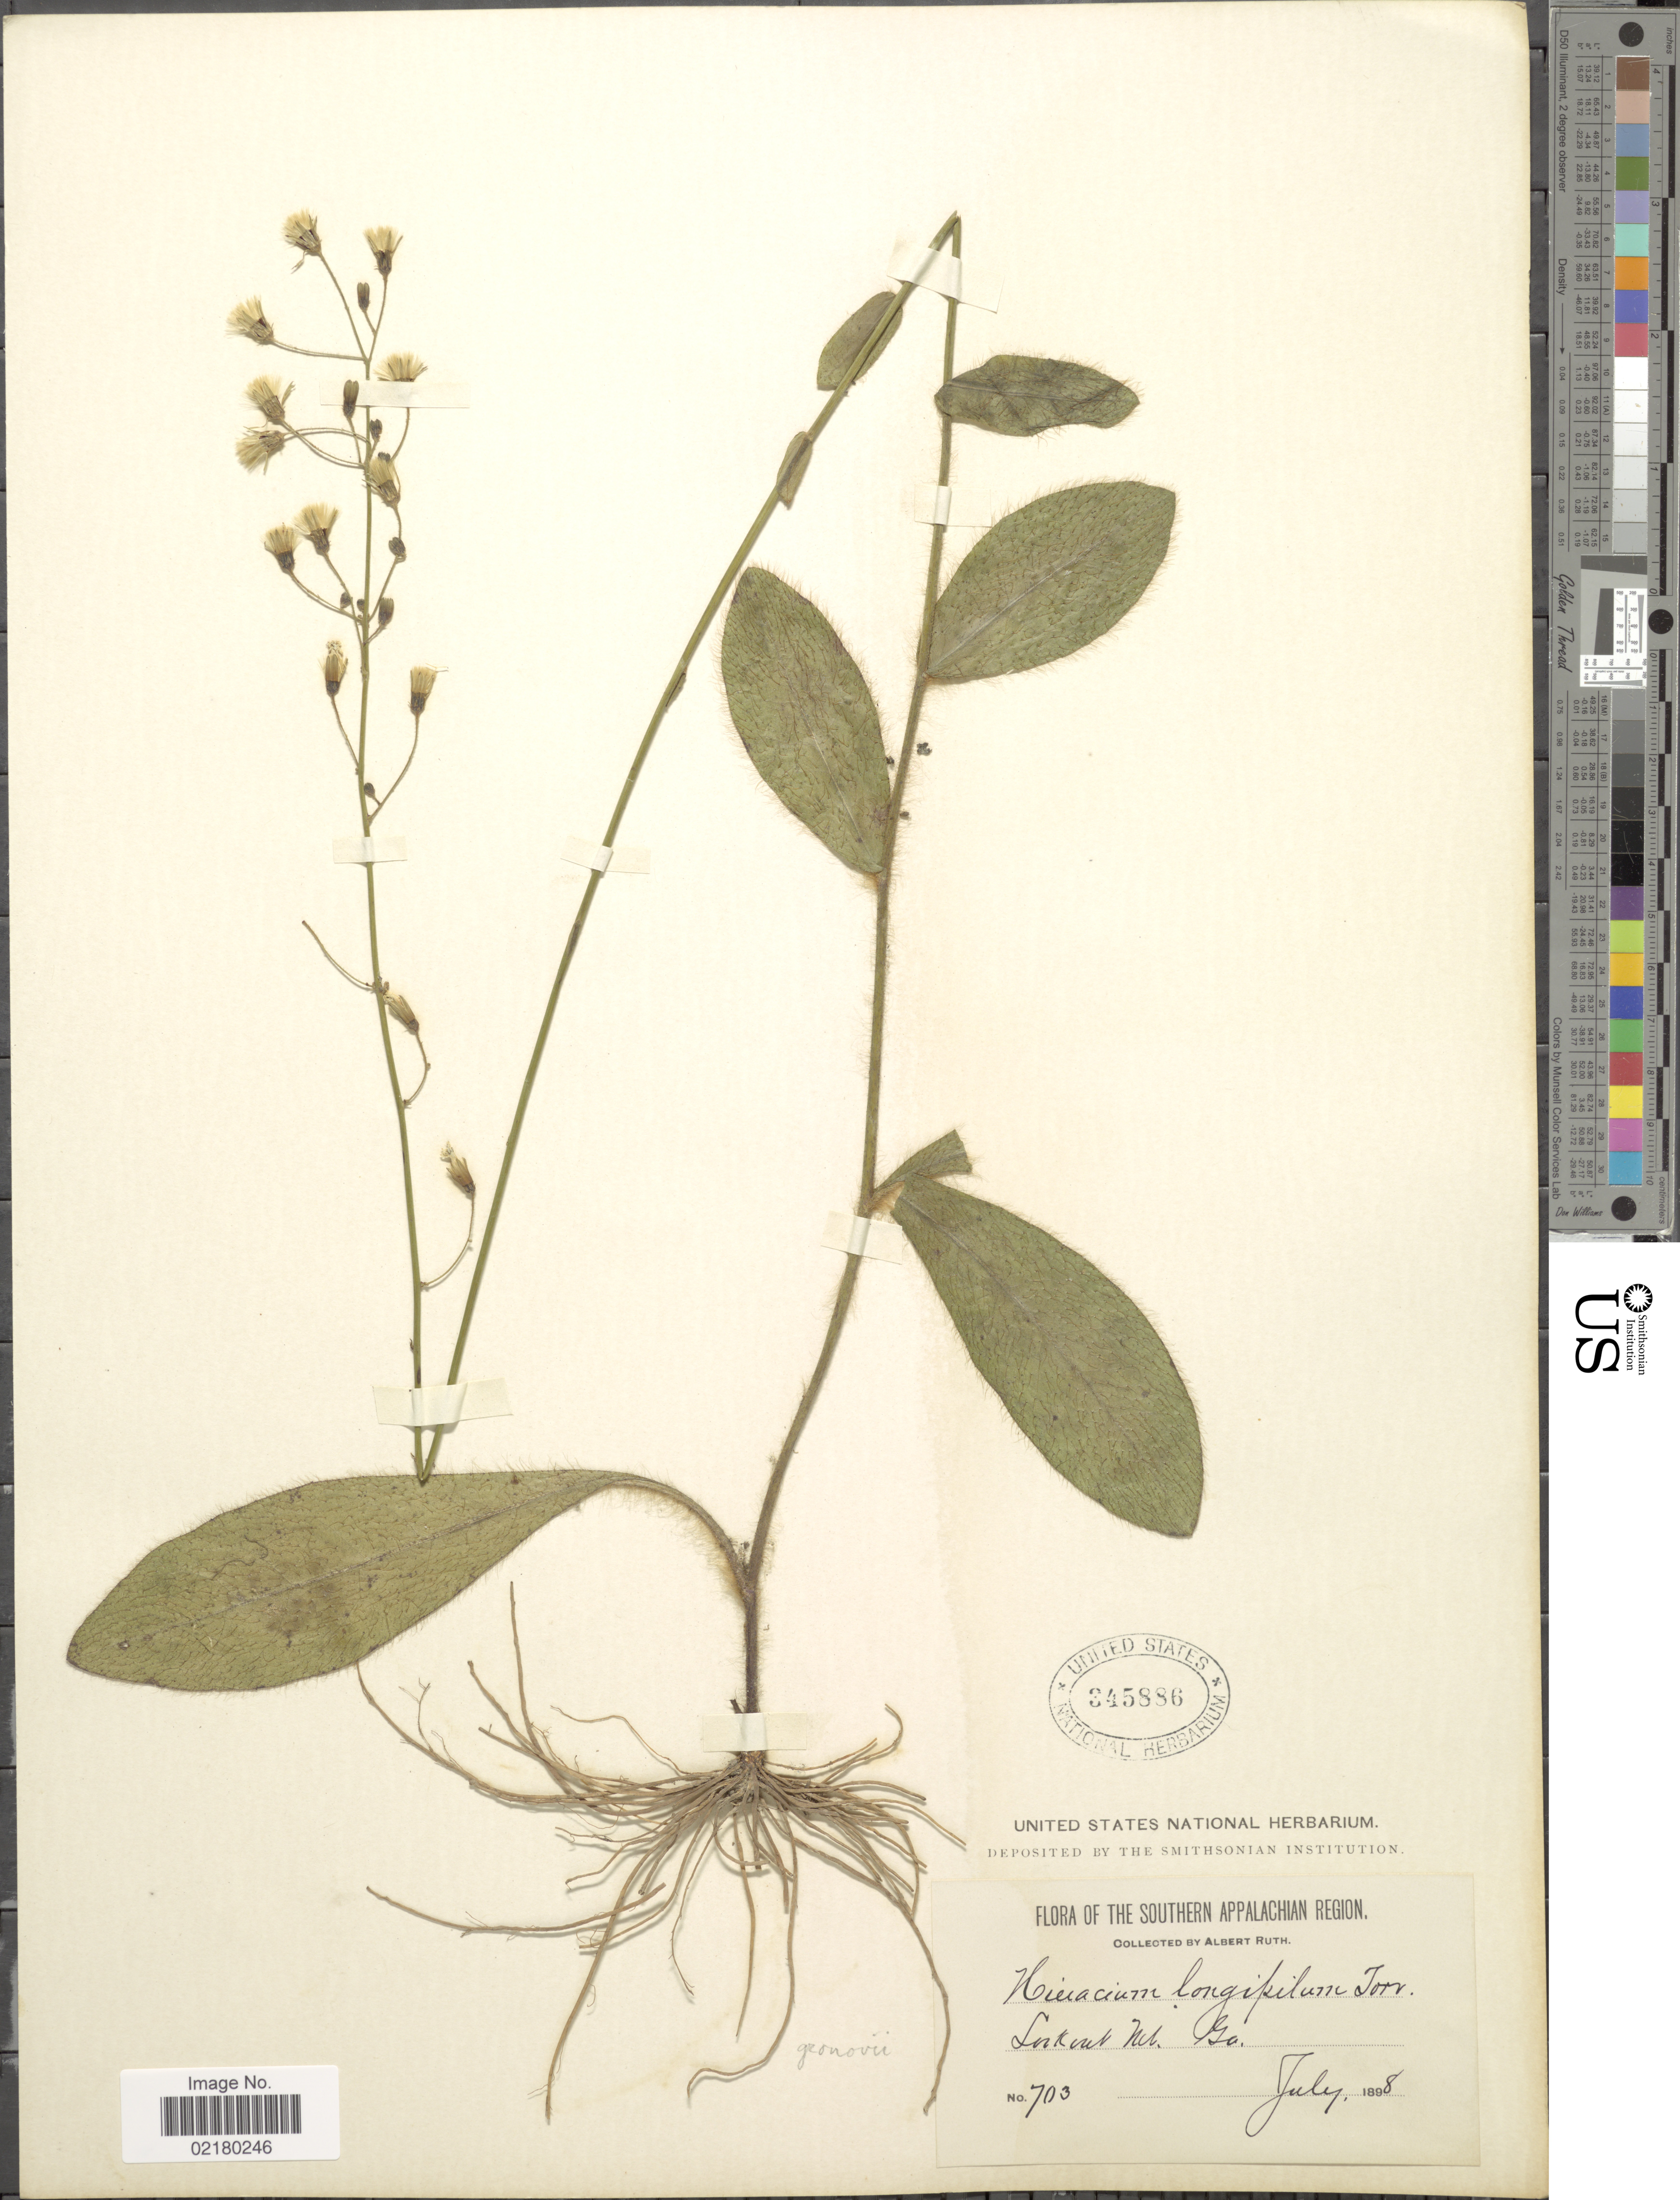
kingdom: Plantae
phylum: Tracheophyta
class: Magnoliopsida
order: Asterales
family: Asteraceae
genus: Hieracium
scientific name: Hieracium gronovii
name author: L.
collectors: A. Ruth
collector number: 703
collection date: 1898-07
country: United States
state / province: Georgia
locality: Southern Appalachian Region, Lookout Mt.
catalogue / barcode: US 345886